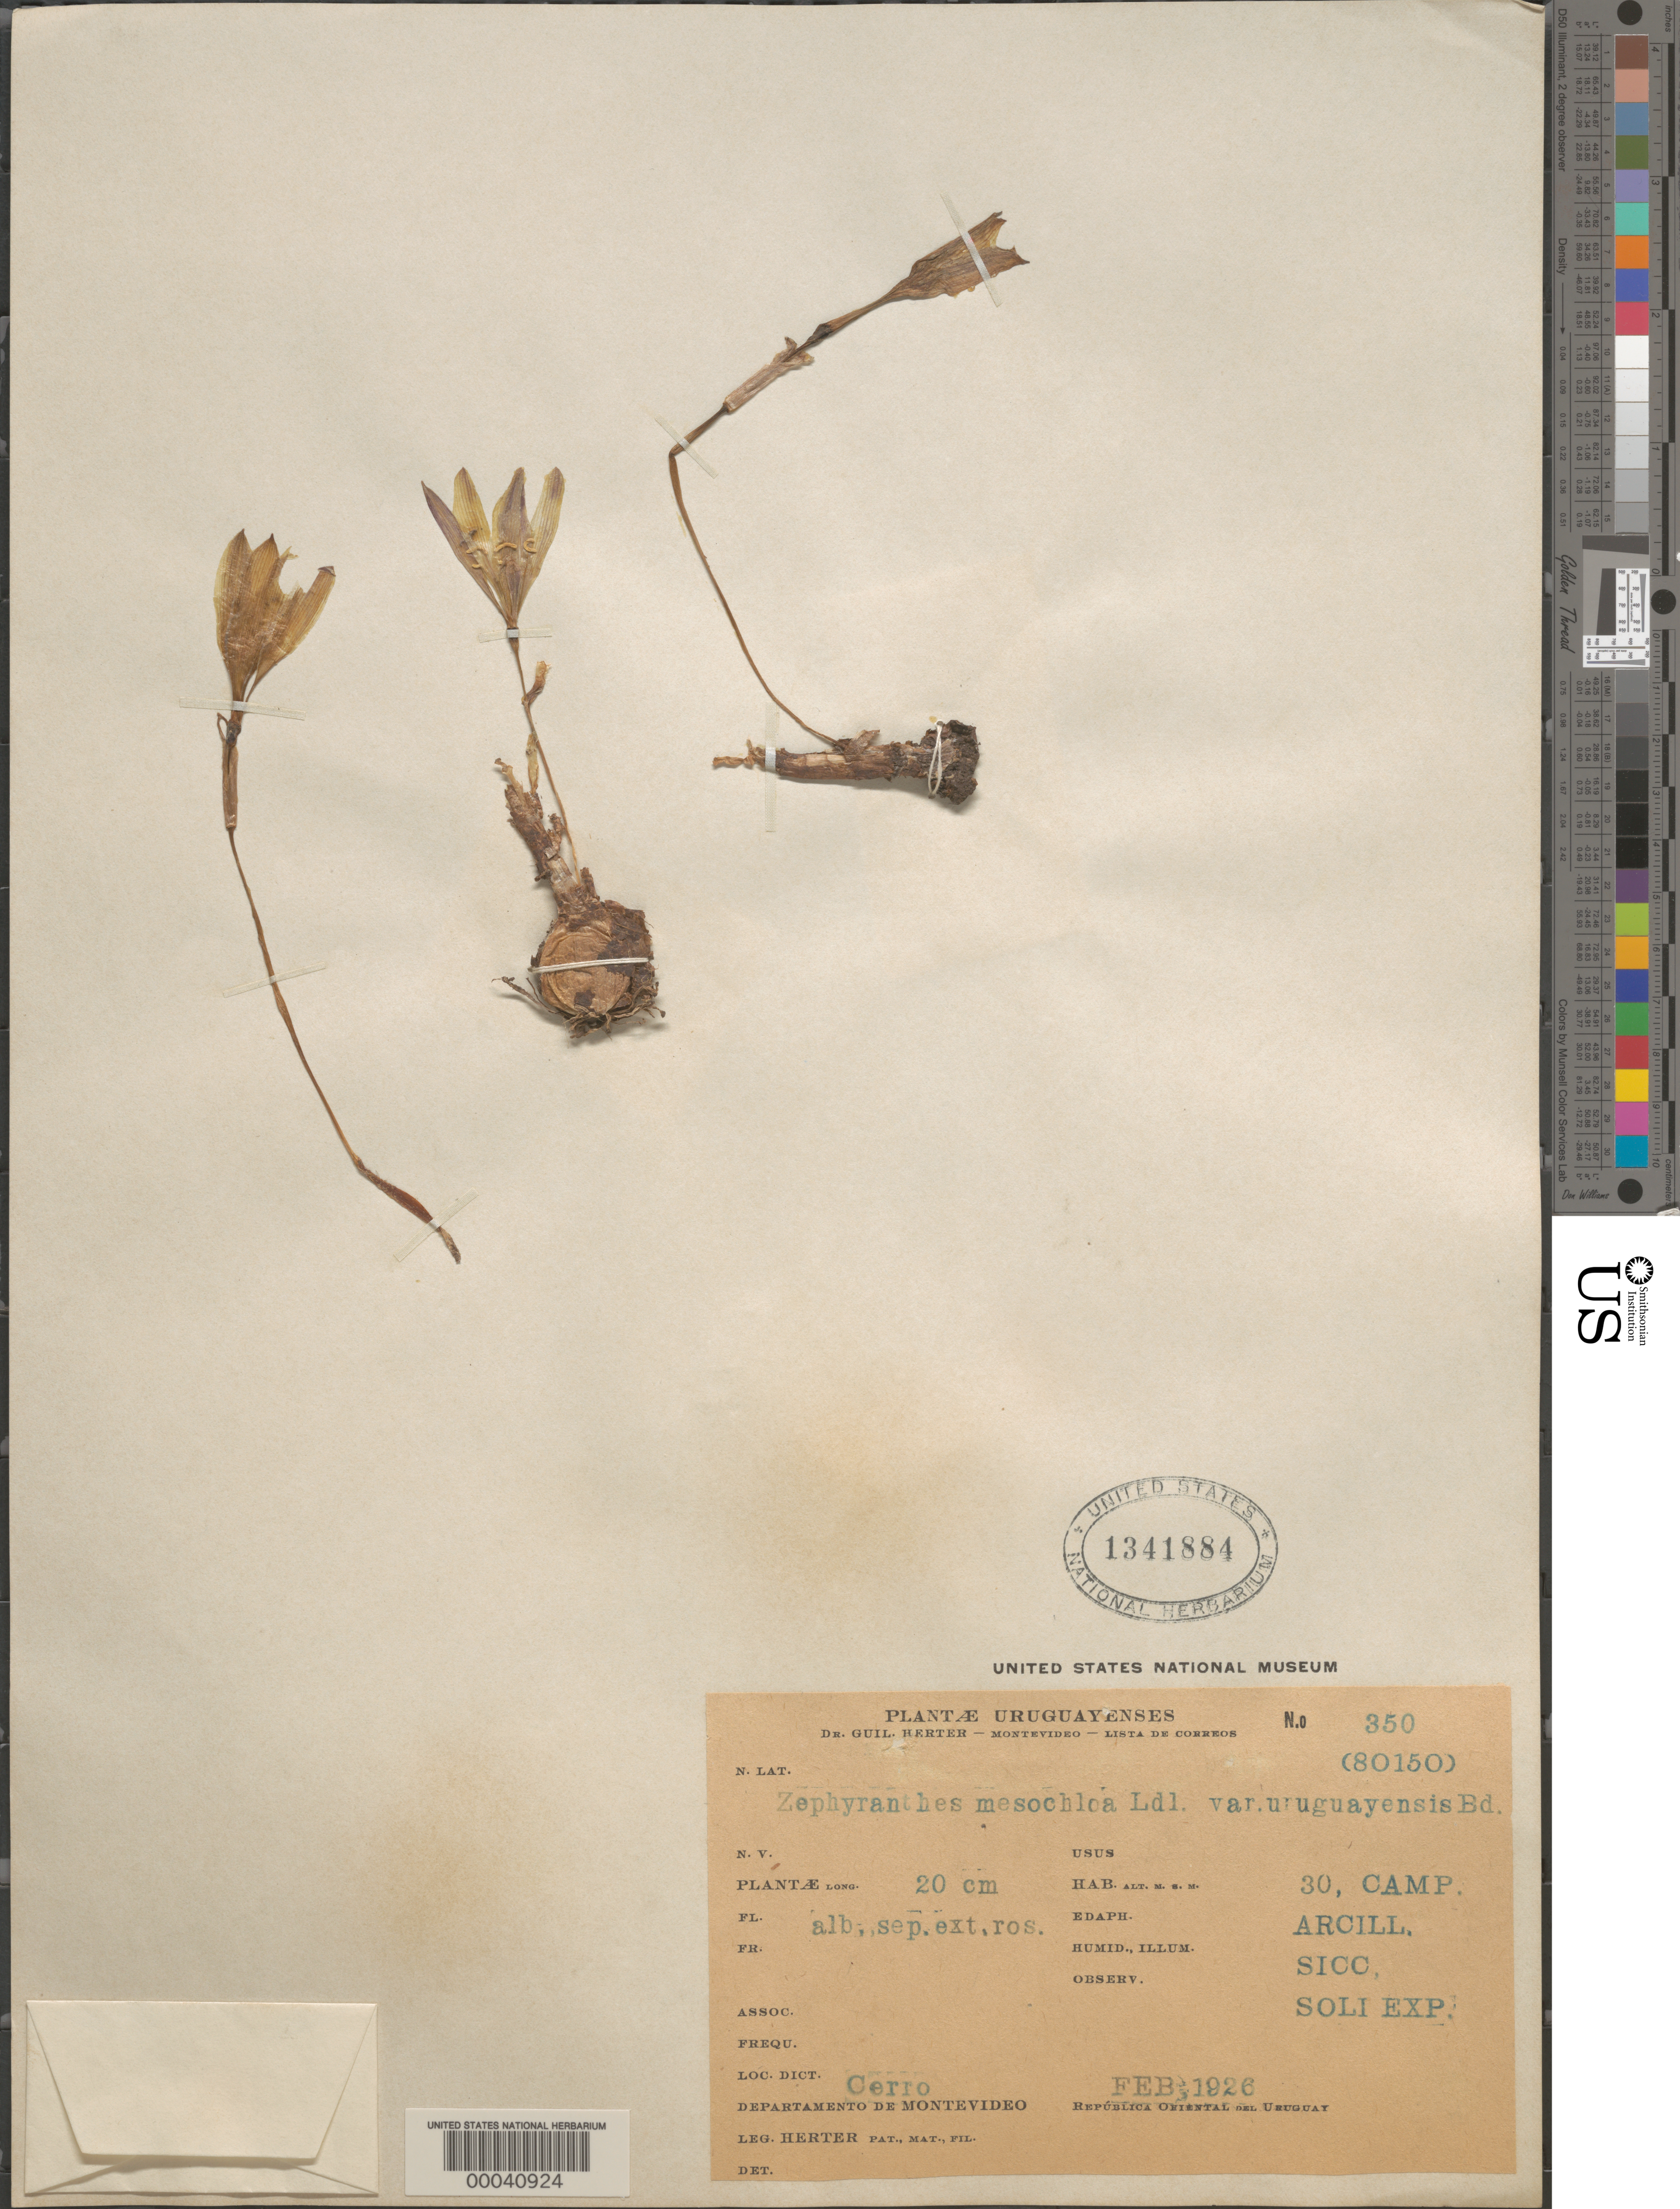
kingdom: Plantae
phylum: Tracheophyta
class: Liliopsida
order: Asparagales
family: Amaryllidaceae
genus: Zephyranthes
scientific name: Zephyranthes mesochloa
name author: Herb. ex Lindl.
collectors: W. G. Herter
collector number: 3508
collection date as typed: Feb 1926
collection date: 1926-02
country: Uruguay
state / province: Montevideo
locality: Cerro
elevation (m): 30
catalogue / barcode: US 1341884